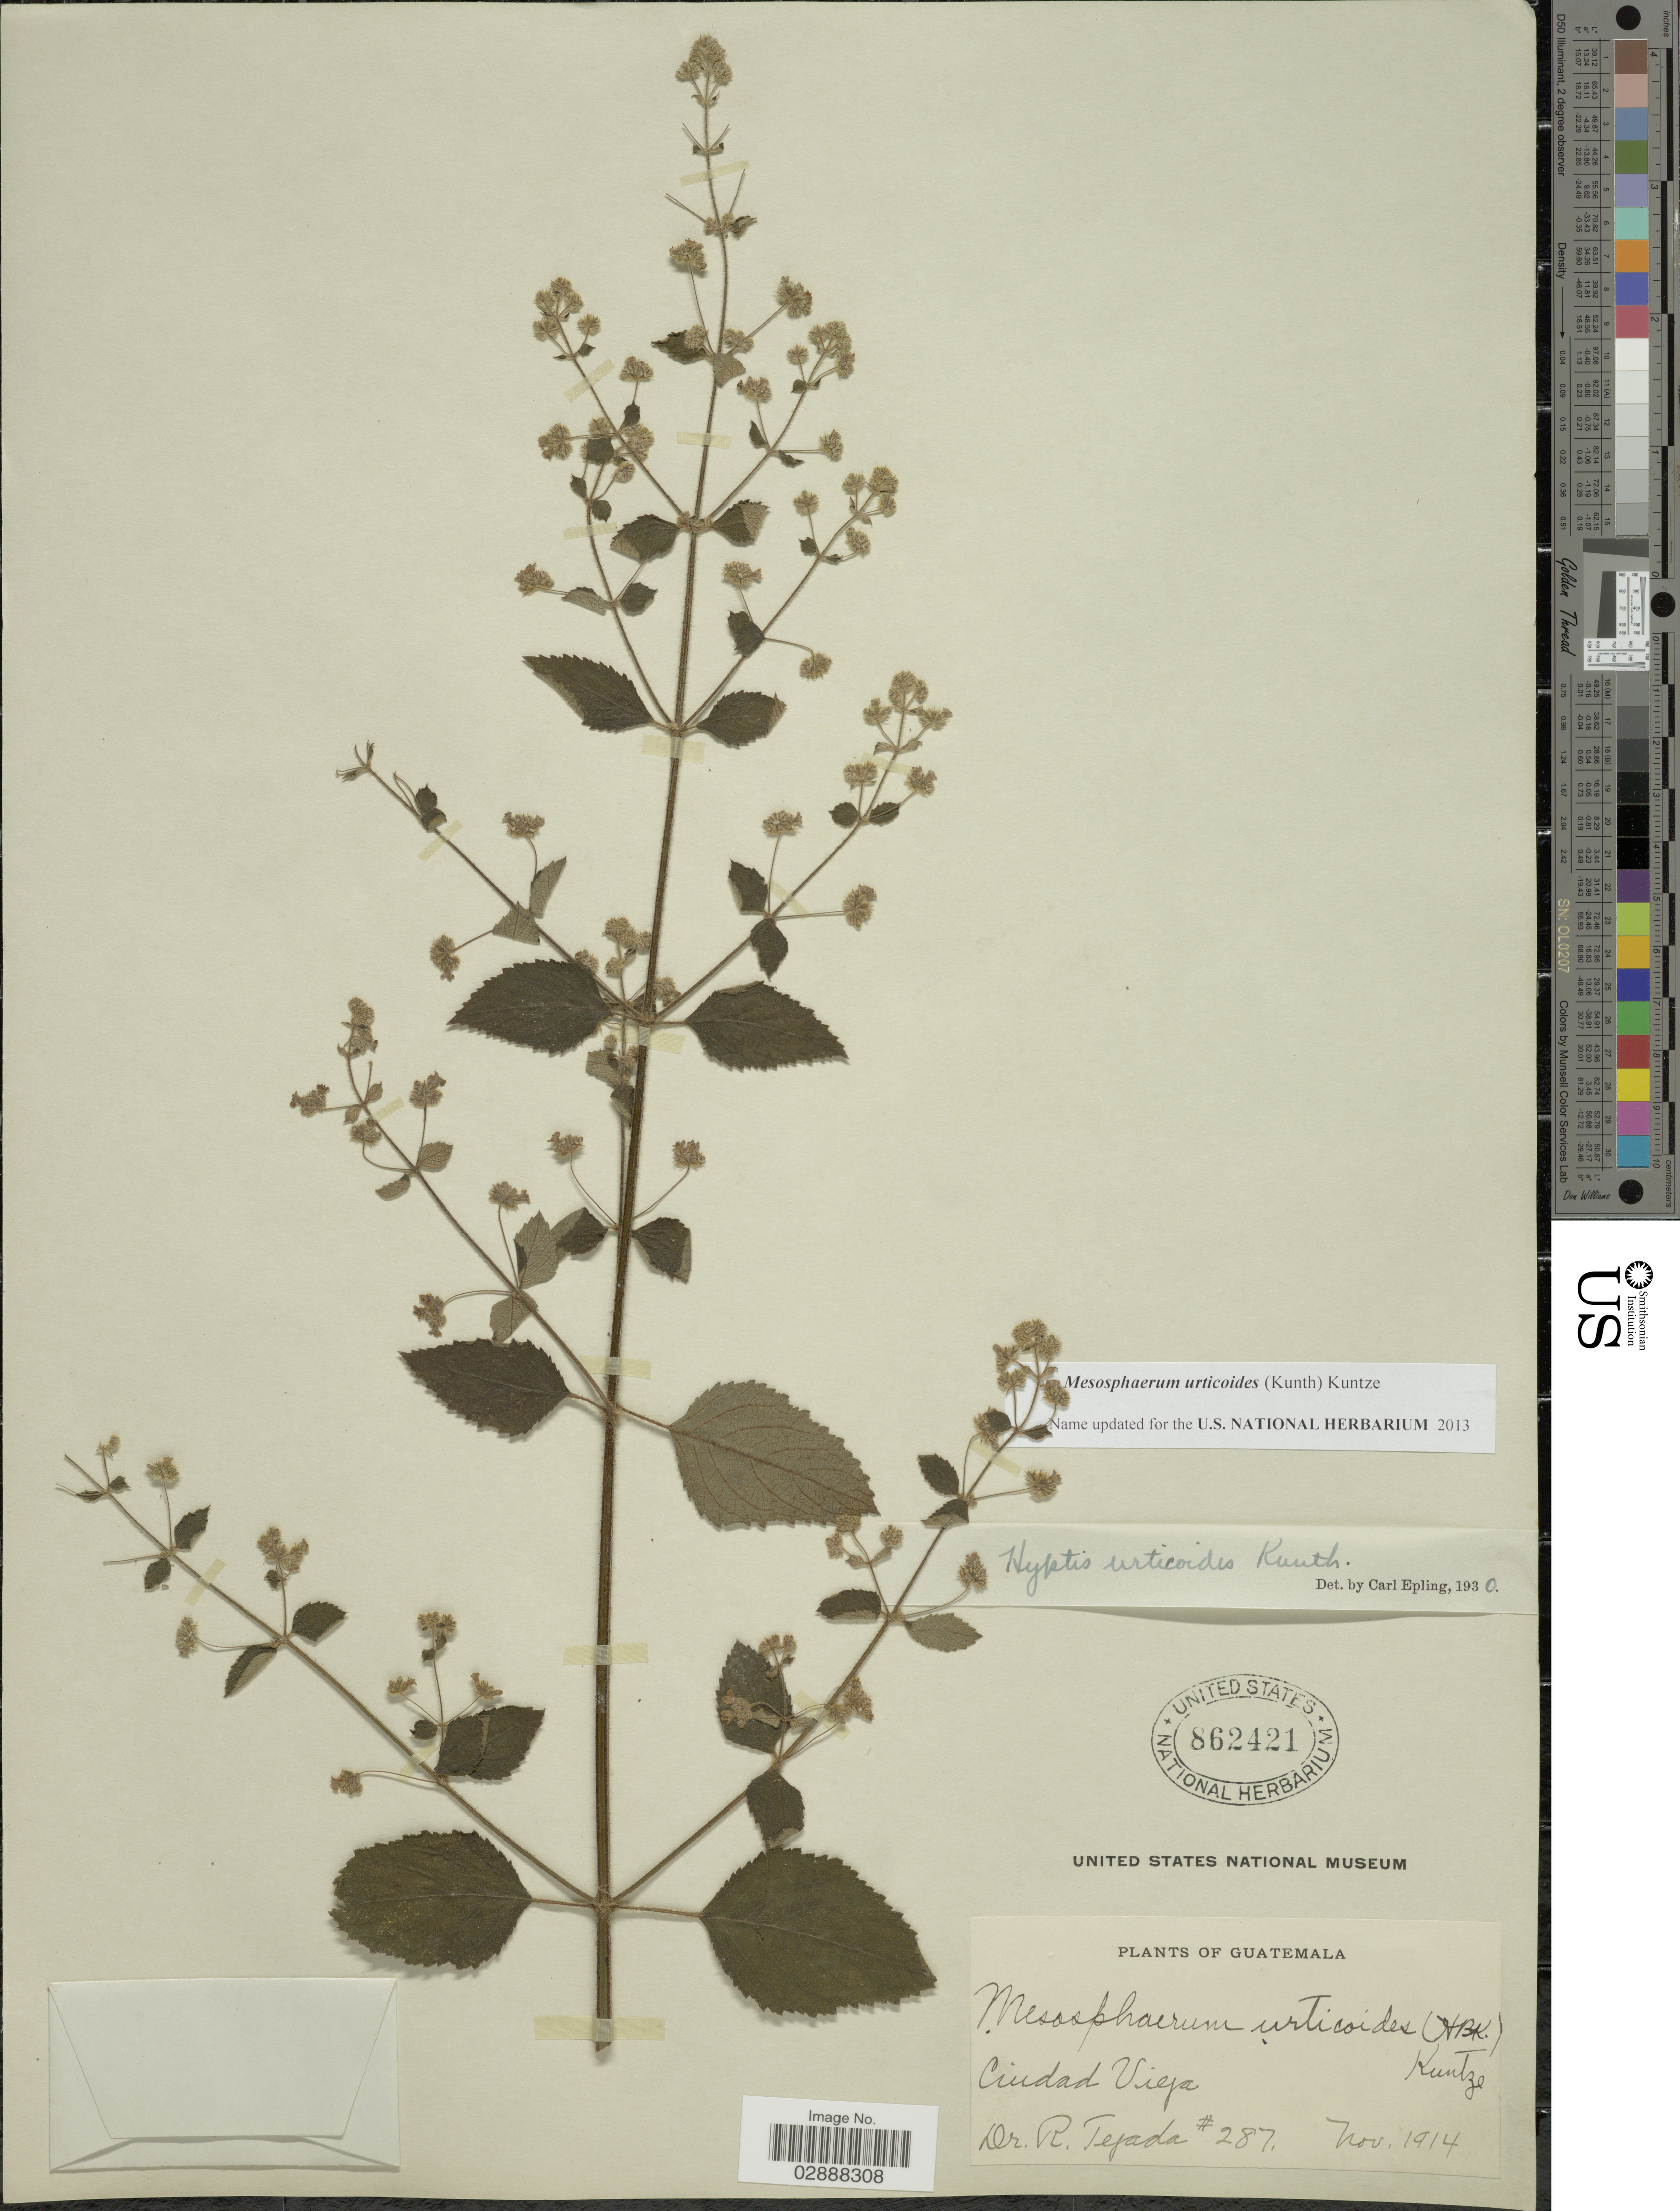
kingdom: Plantae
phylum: Tracheophyta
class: Magnoliopsida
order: Lamiales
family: Lamiaceae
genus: Mesosphaerum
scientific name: Mesosphaerum urticoides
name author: (Kunth) Kuntze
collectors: R. Tejada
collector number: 287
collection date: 1914-11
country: Guatemala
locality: Ciudad Vieja.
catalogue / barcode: US 862421